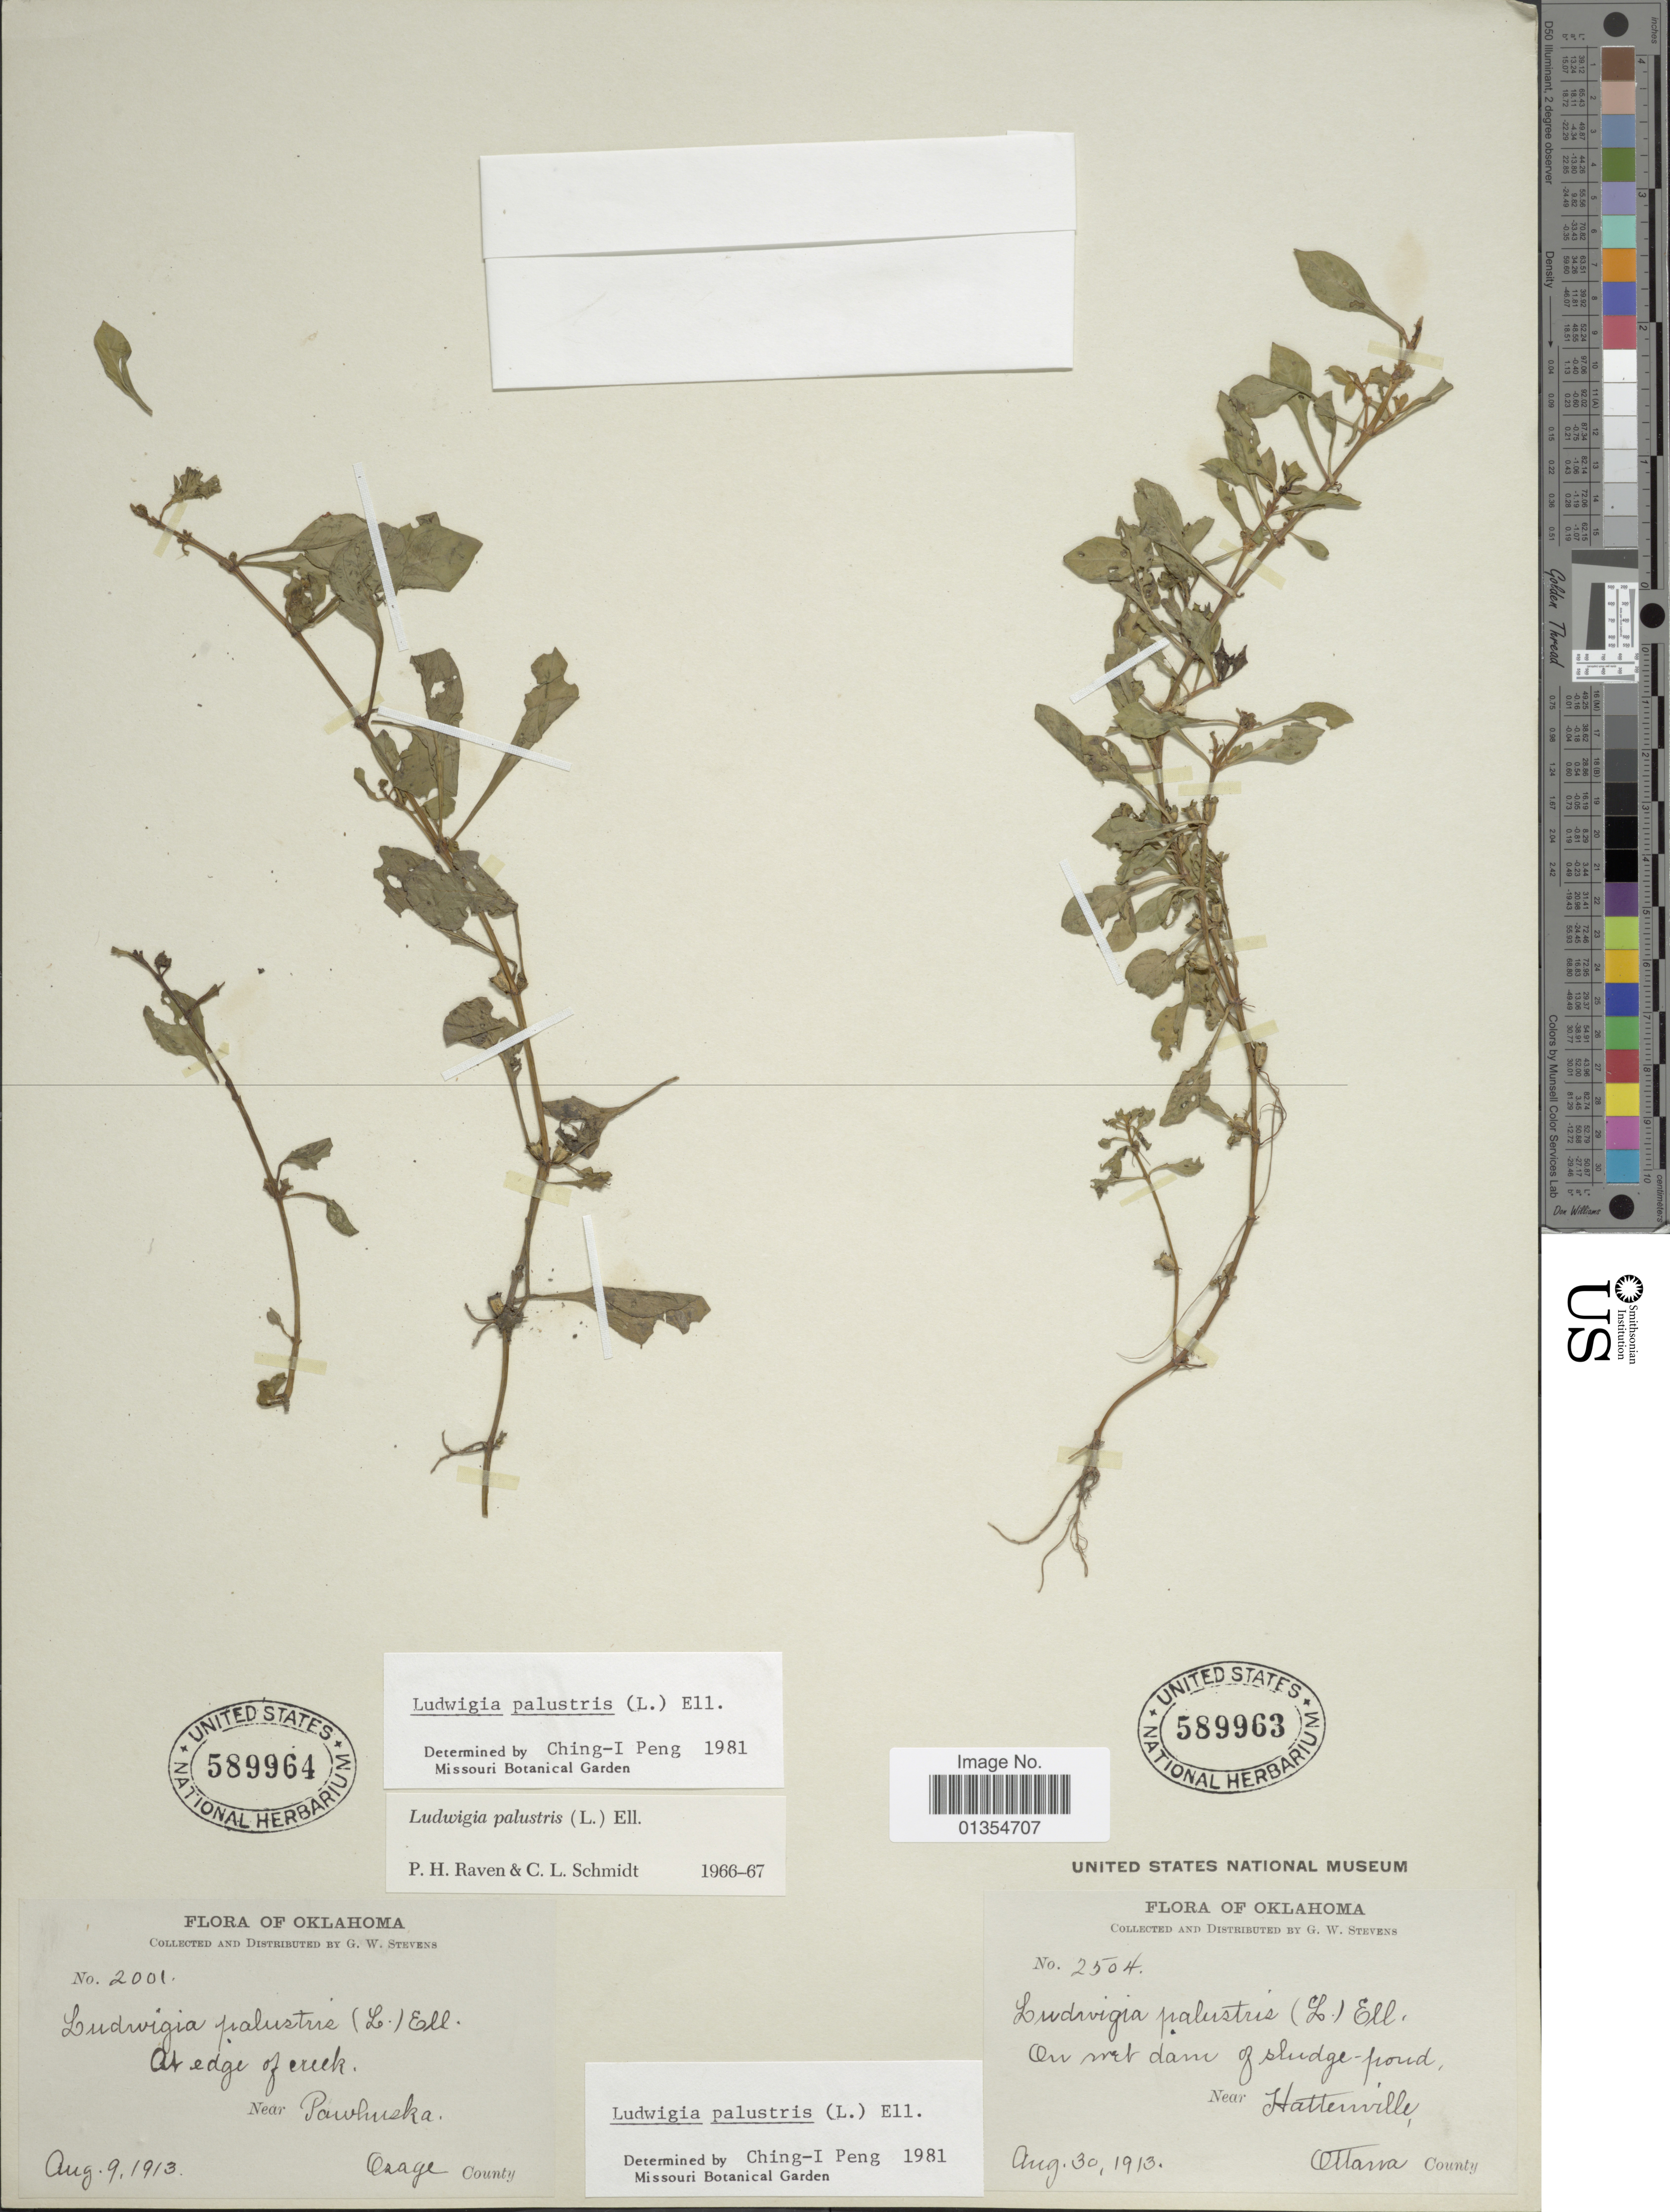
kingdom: Plantae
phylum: Tracheophyta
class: Magnoliopsida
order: Myrtales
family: Onagraceae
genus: Ludwigia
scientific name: Ludwigia palustris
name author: (L.) Elliott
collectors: G. W. Stevens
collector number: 2001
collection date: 1913-08-09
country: United States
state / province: Oklahoma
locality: Near Puwhuska, Osage County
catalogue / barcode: US 589964-2